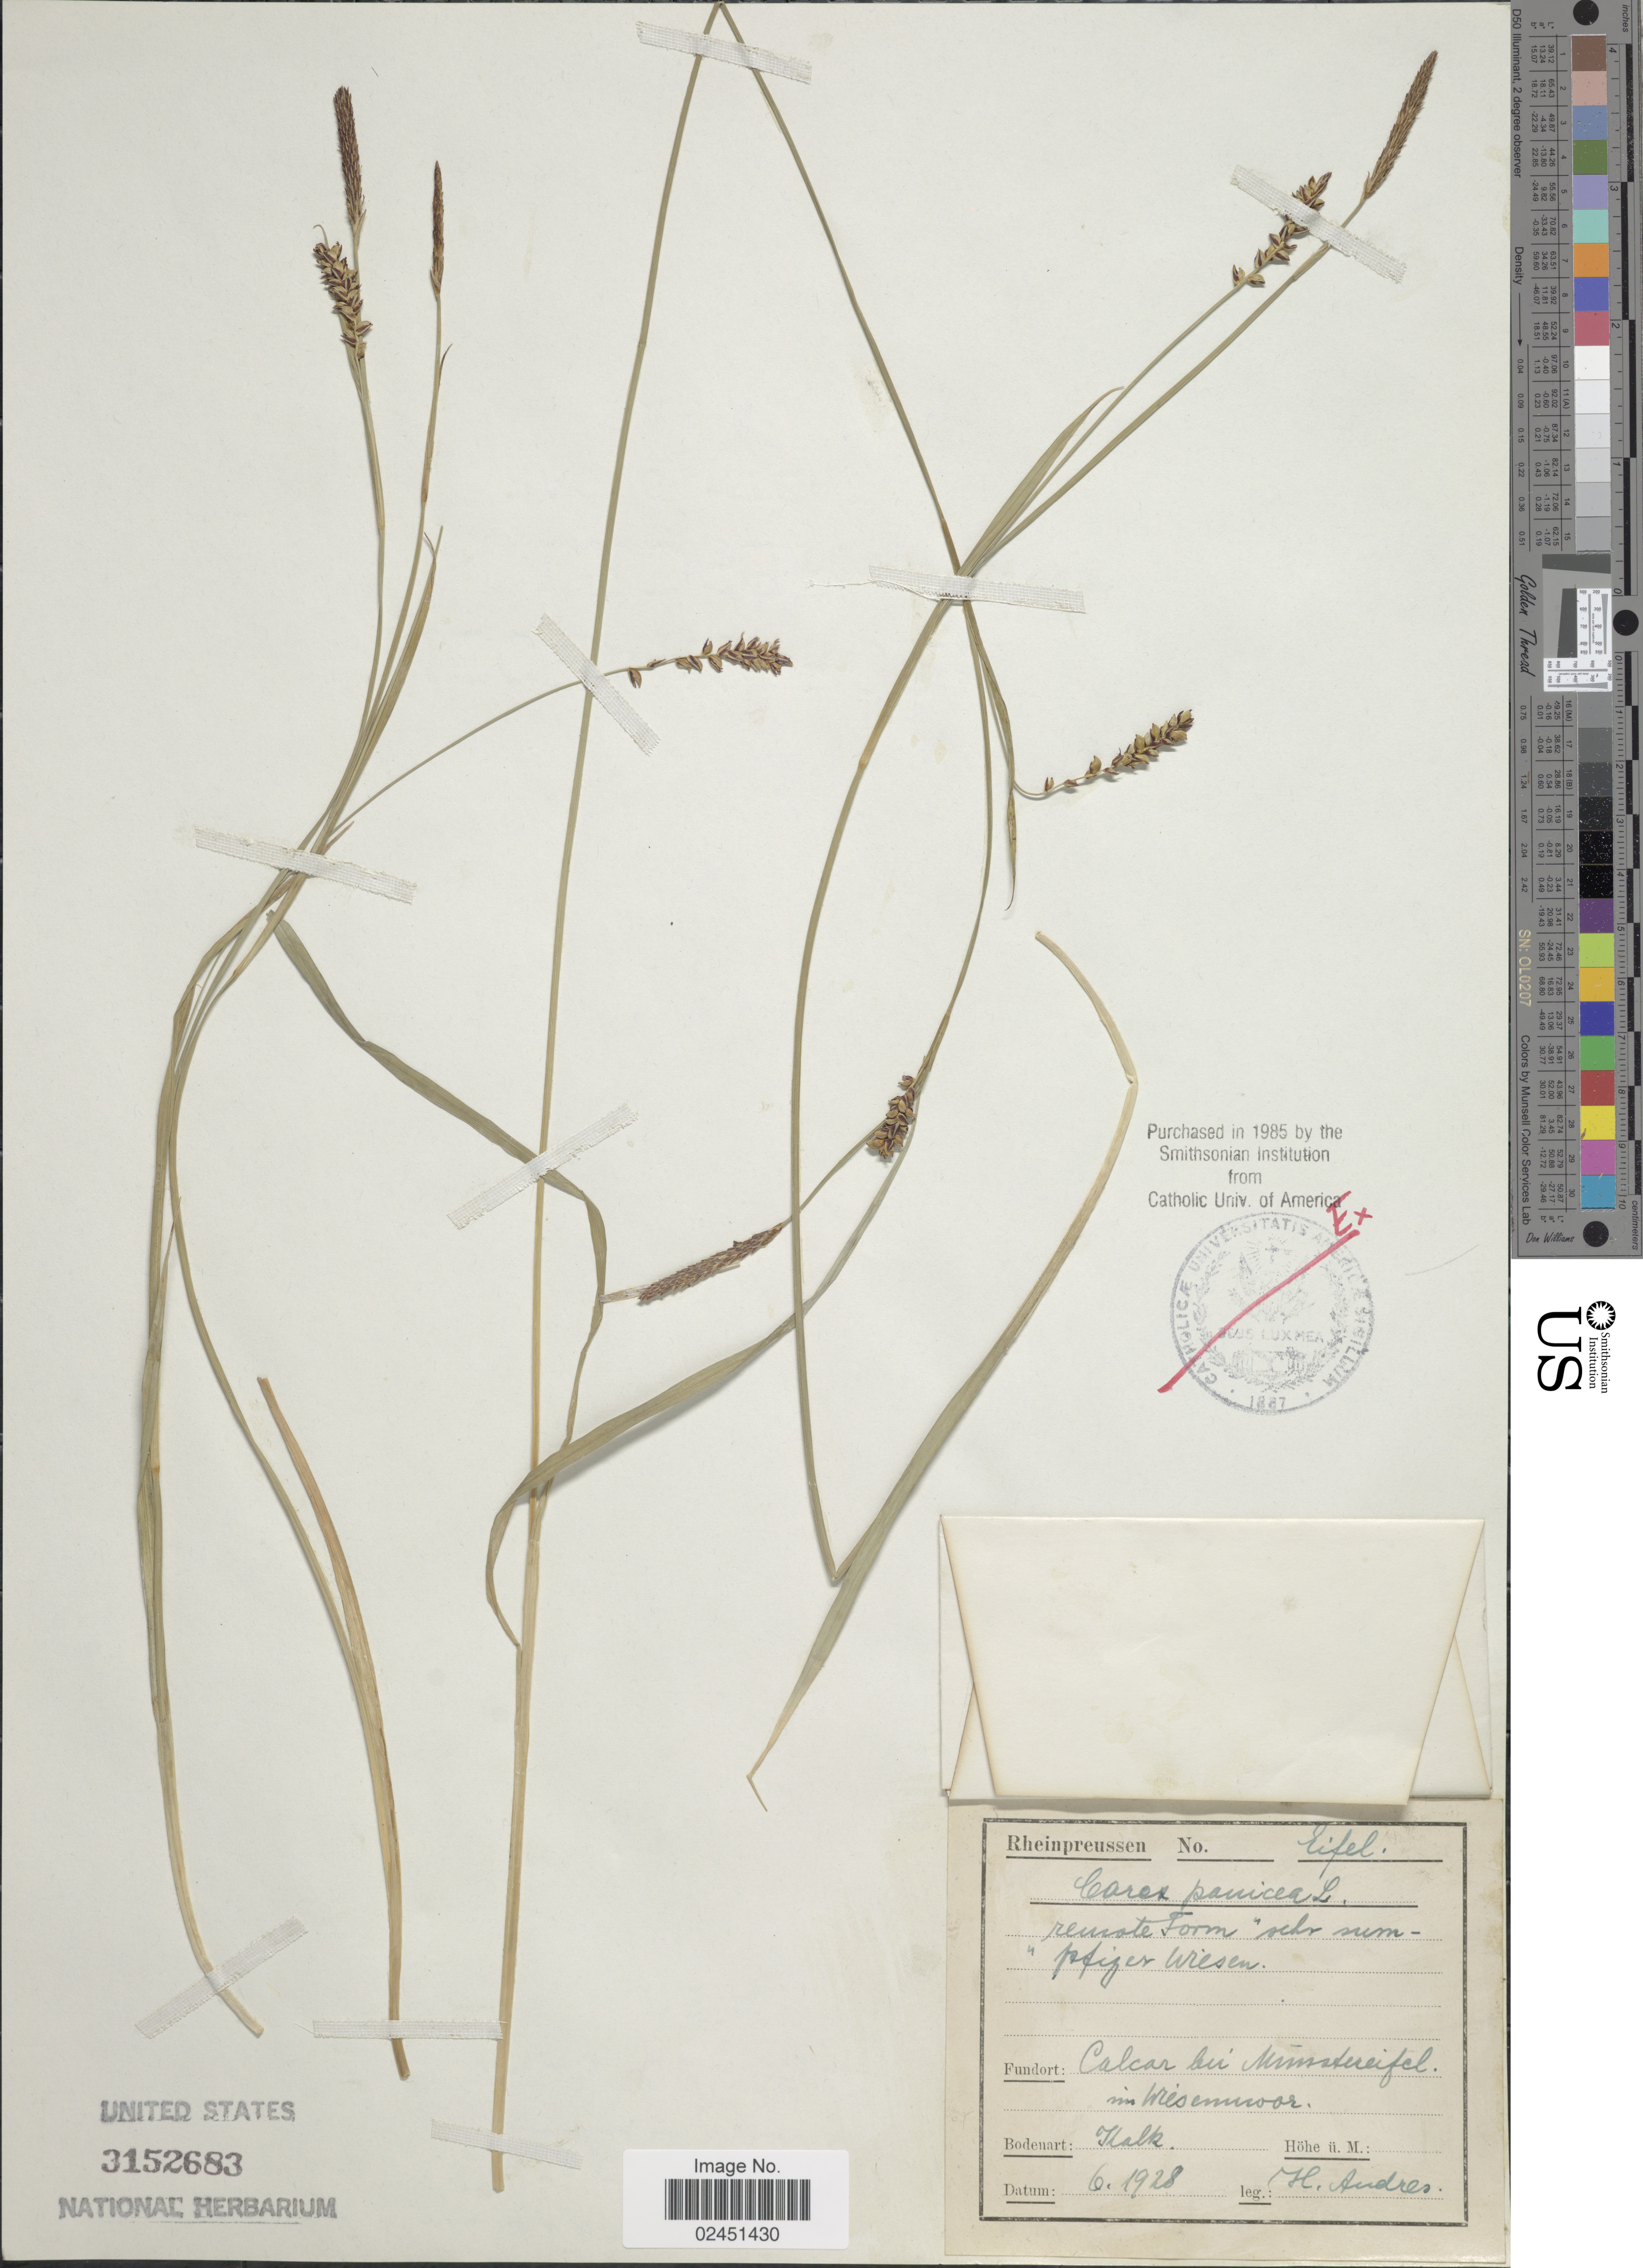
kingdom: Plantae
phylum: Tracheophyta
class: Liliopsida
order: Poales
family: Cyperaceae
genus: Carex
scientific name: Carex panicea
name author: L.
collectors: H. Andres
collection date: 1928-06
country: Germany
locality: Calcar bei Munstereifel in Wresemooor [interpreted]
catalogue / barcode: US 3152683